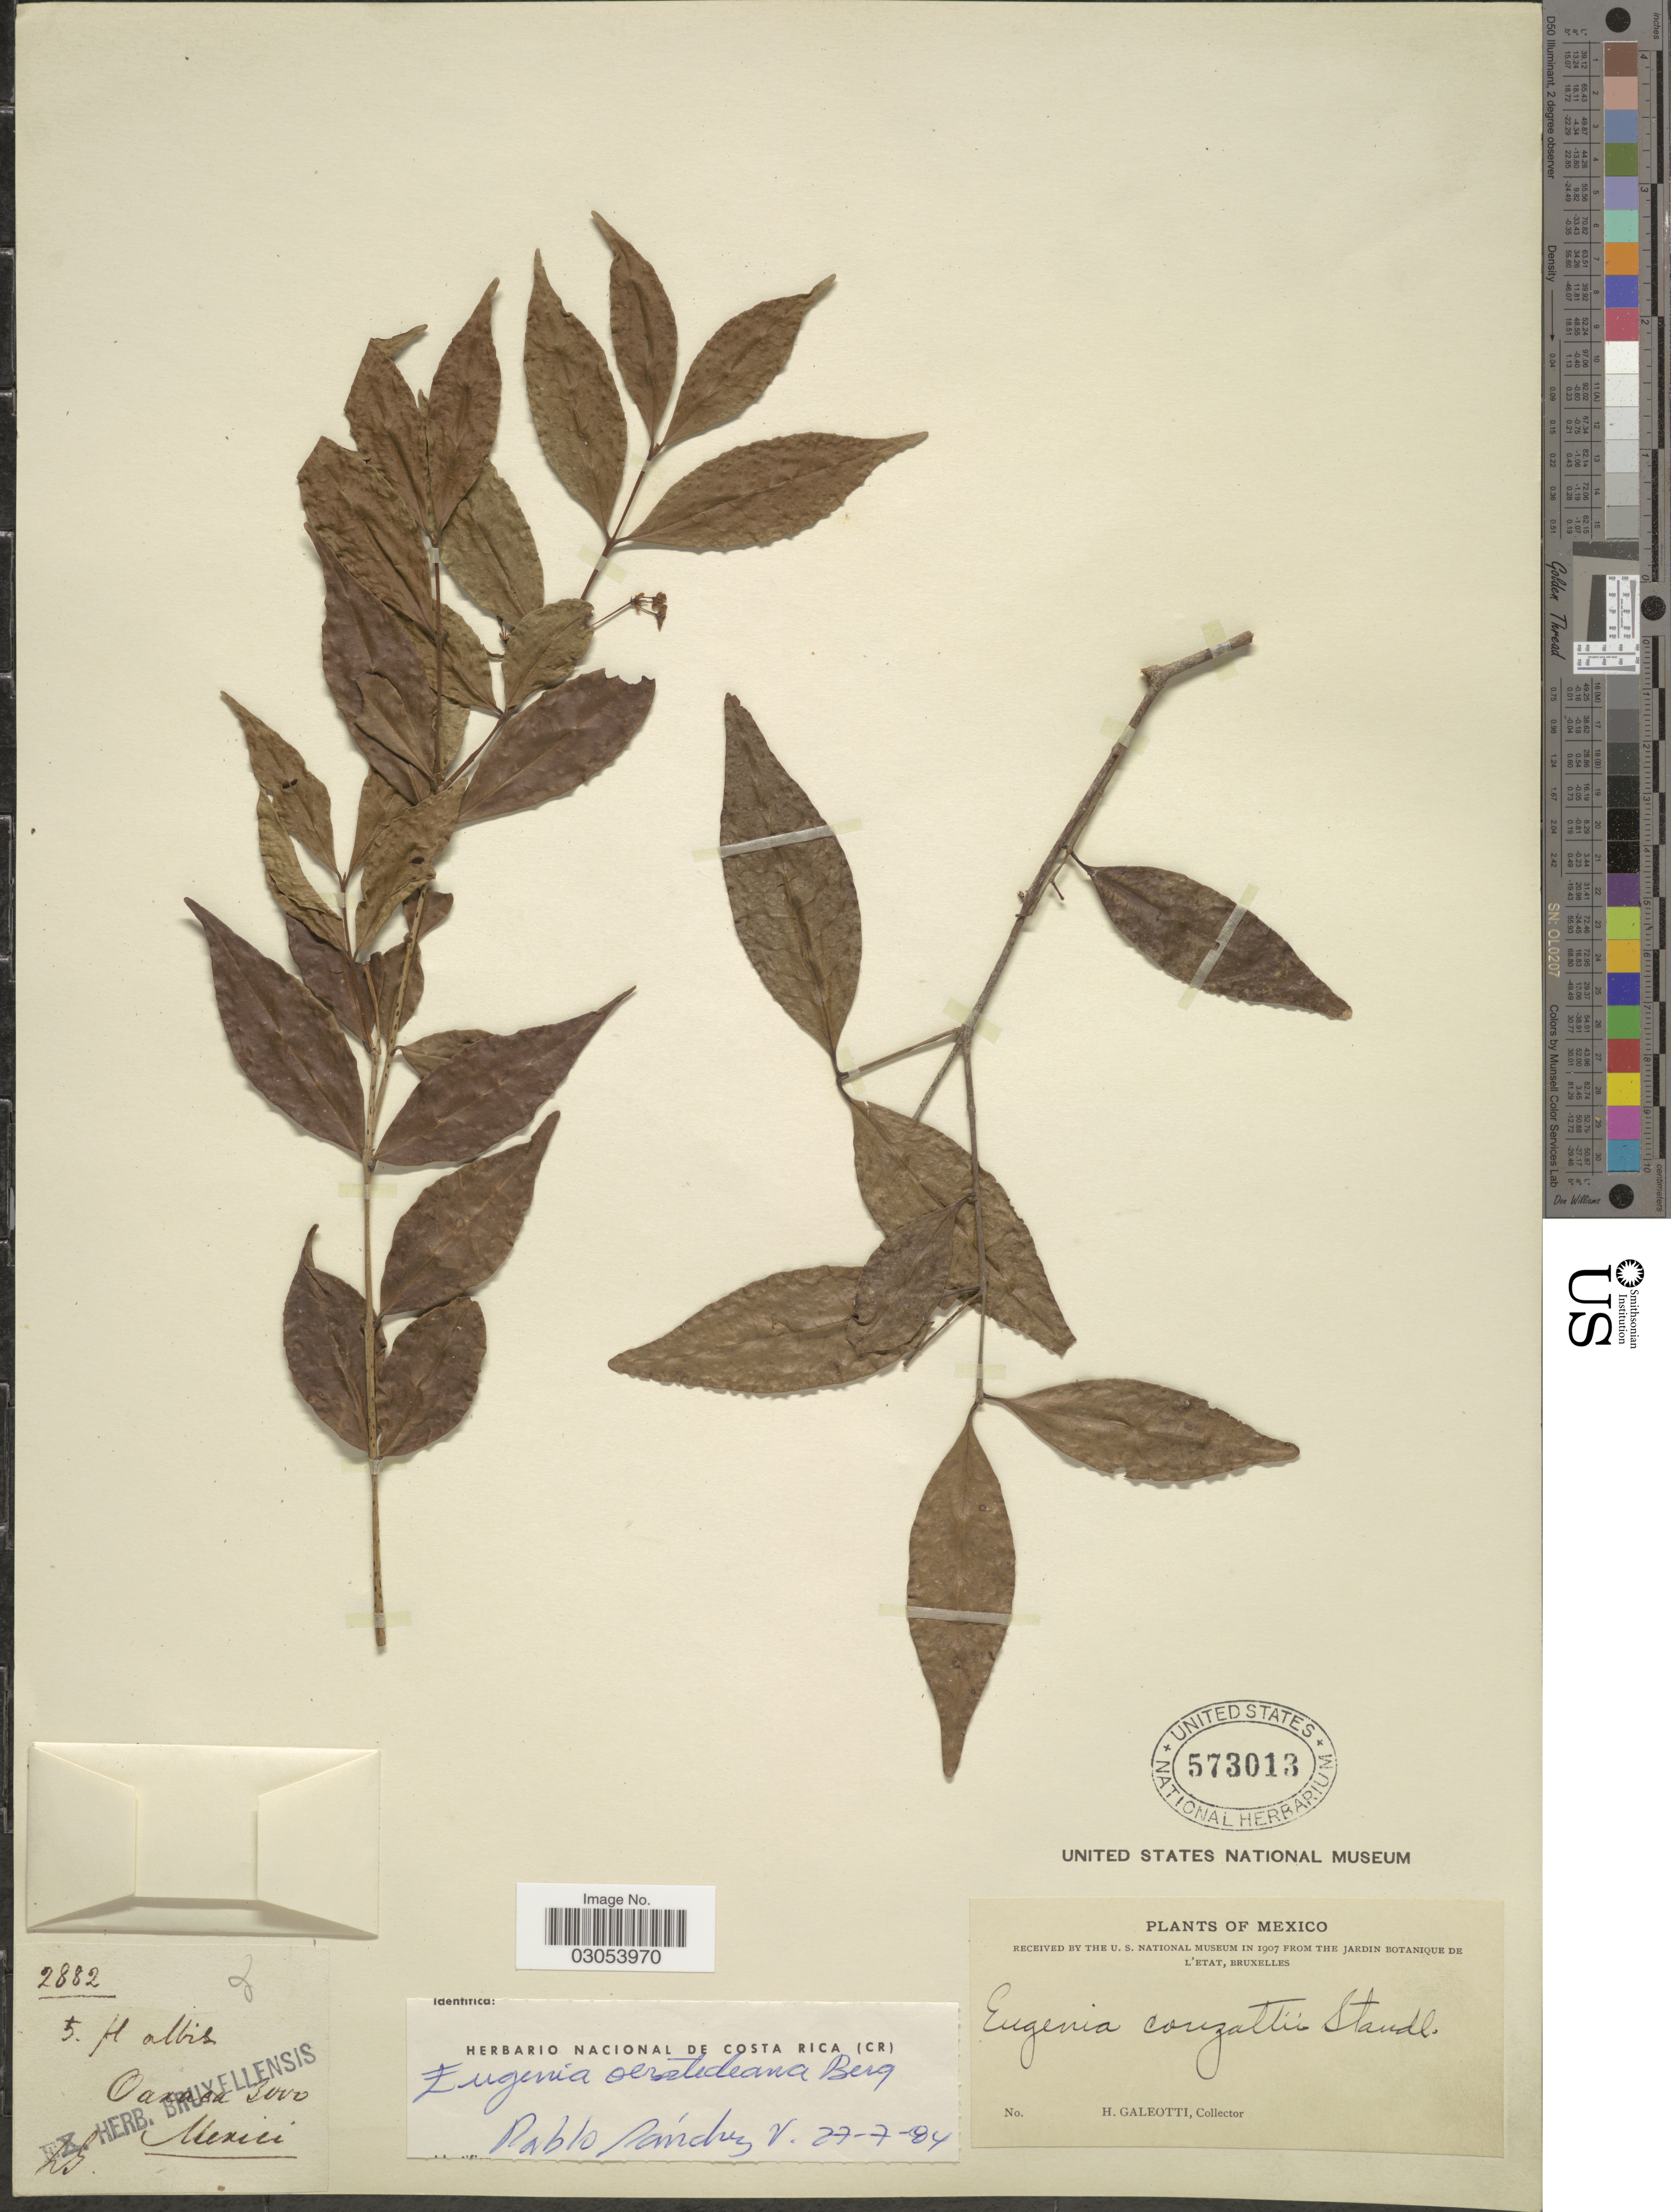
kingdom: Plantae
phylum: Tracheophyta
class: Magnoliopsida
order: Myrtales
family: Myrtaceae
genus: Eugenia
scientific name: Eugenia oerstediana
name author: O. Berg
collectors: H. G. Galeotti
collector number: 2882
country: Mexico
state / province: Oaxaca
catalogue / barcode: US 573013